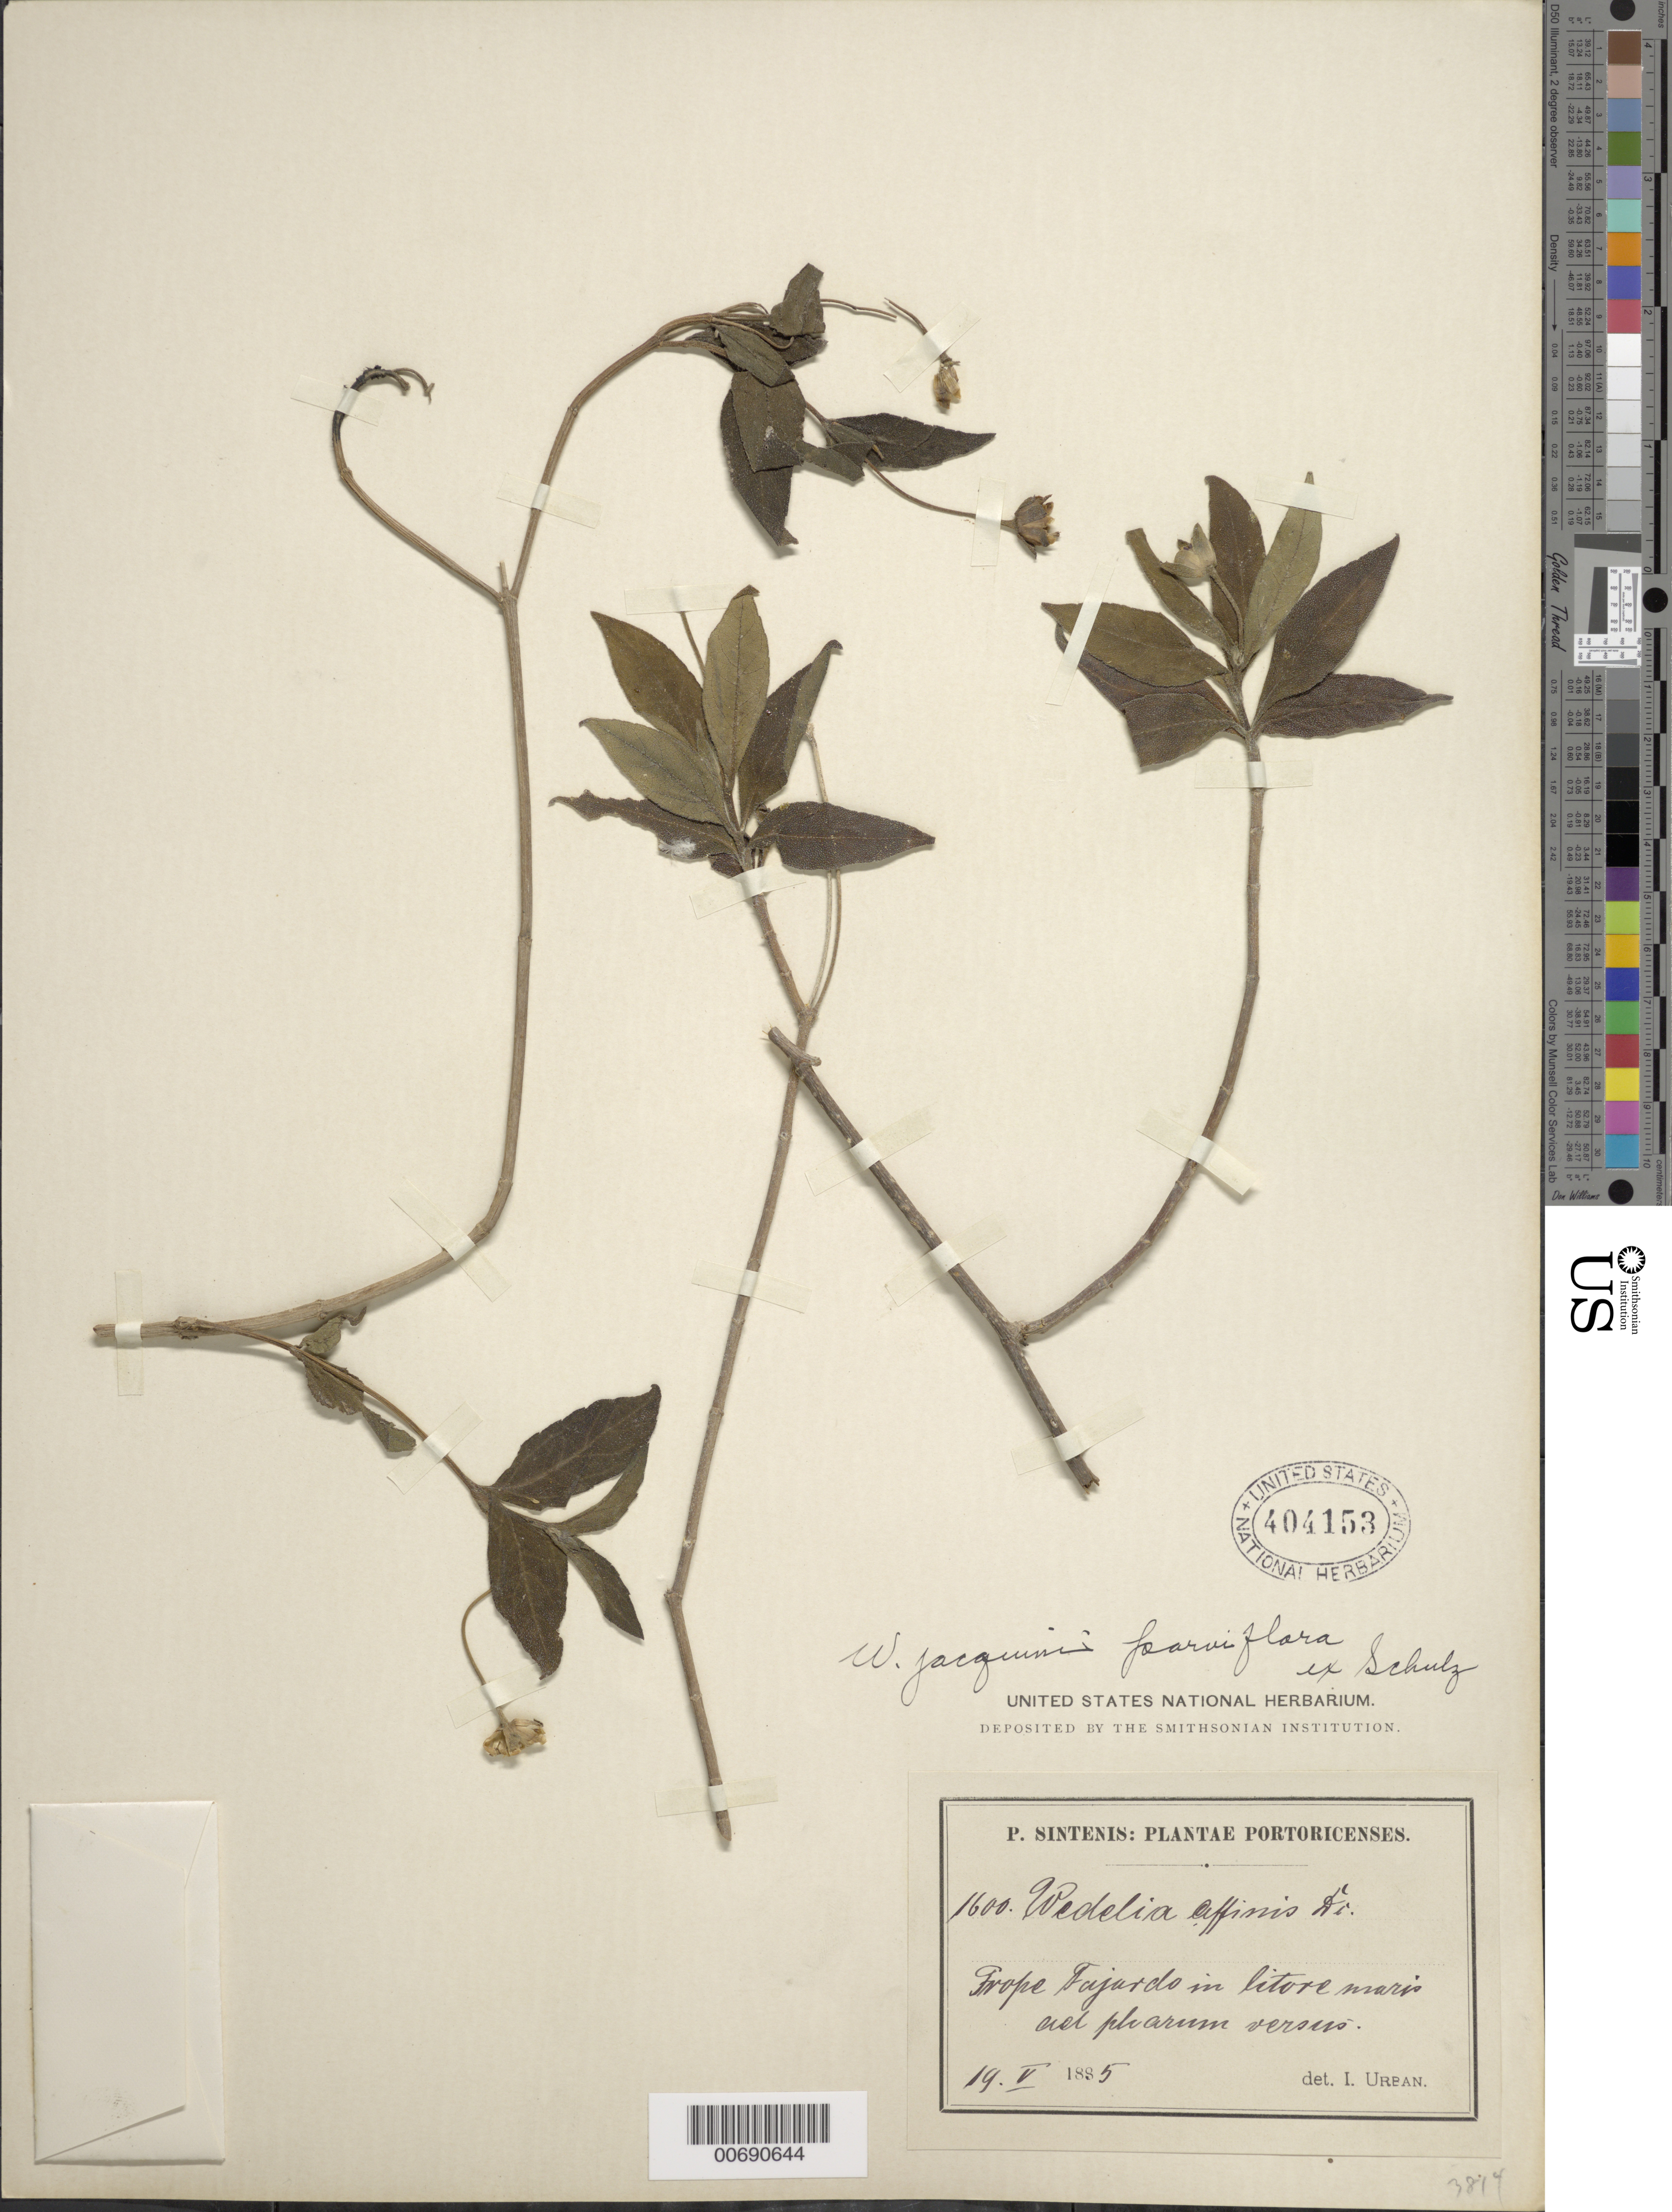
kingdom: Plantae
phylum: Tracheophyta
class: Magnoliopsida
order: Asterales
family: Asteraceae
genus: Wedelia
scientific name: Wedelia calycina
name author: Rich.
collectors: P. Sintenis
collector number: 1600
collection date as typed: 19 May 1885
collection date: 1885-05-19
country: Puerto Rico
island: Greater Antilles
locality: Prope Fajardo.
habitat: in litore maris ad pharum versus.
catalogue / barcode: US 404153